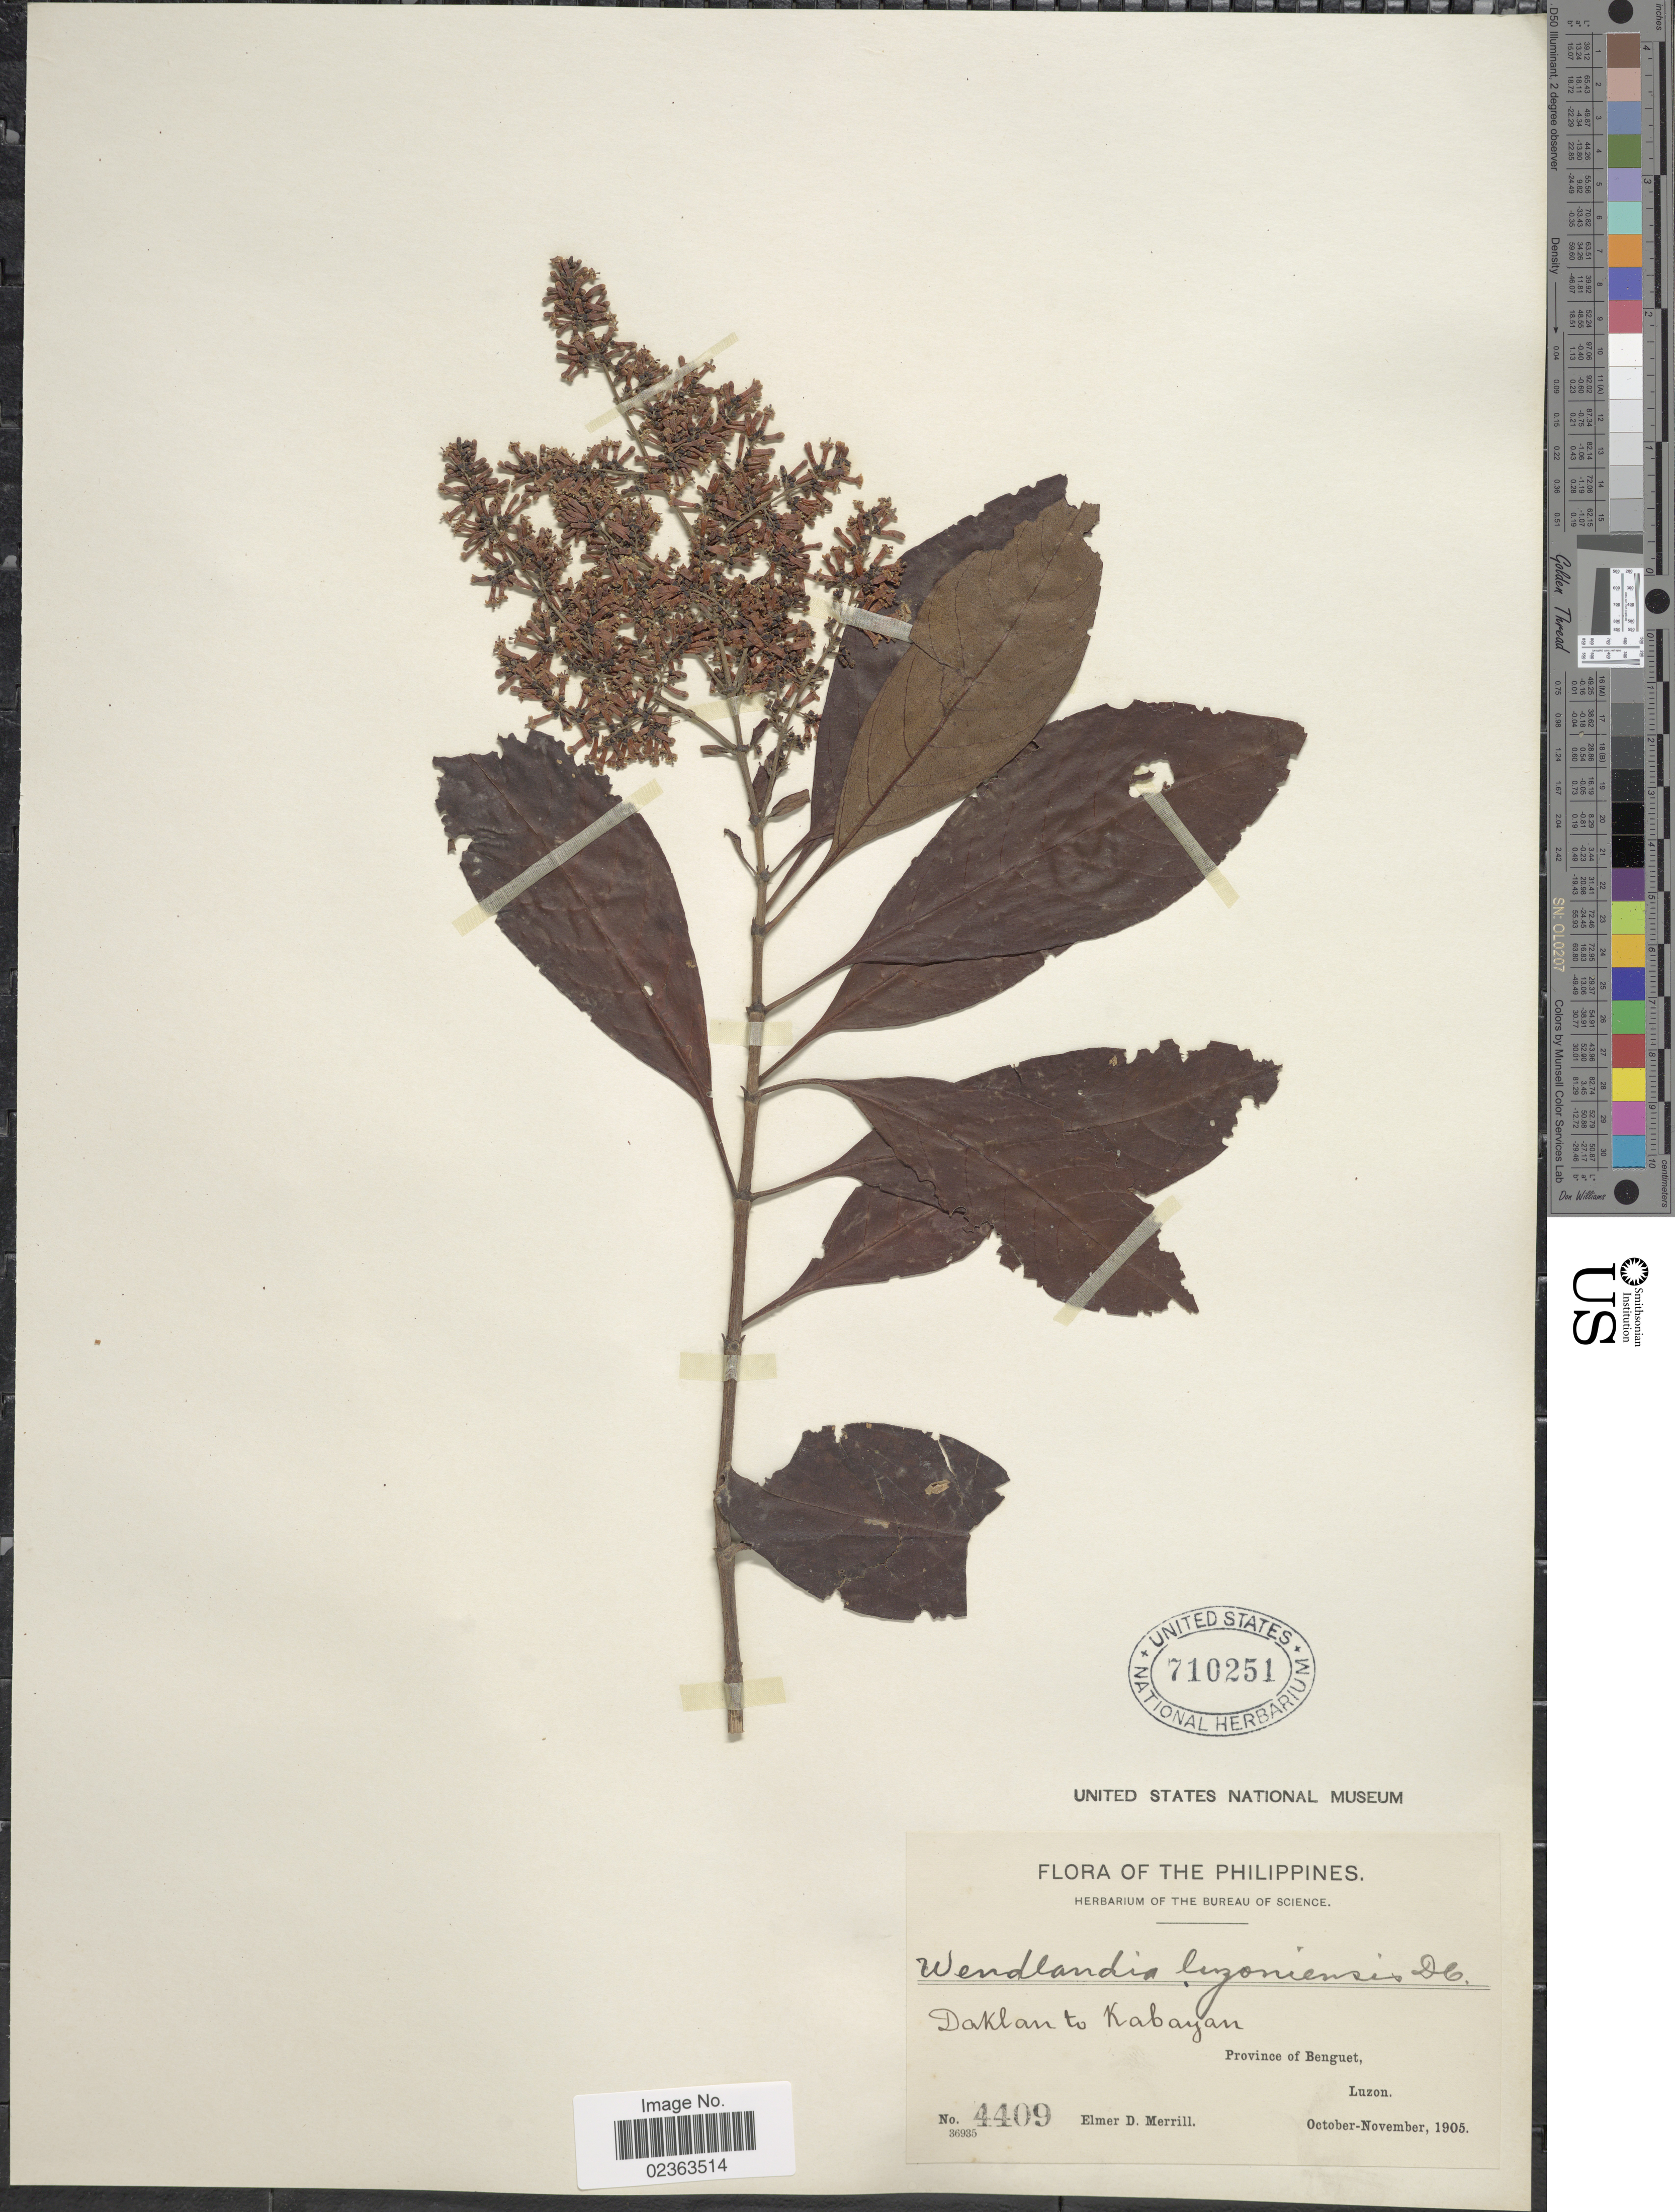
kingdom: Plantae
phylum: Tracheophyta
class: Magnoliopsida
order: Gentianales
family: Rubiaceae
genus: Wendlandia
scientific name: Wendlandia luzoniensis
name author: DC.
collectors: E. D. Merrill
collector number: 4409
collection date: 1905-10/1905-11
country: Philippines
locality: Daklan to Kabayan, Province of Benguet, Luzon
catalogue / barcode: US 710251